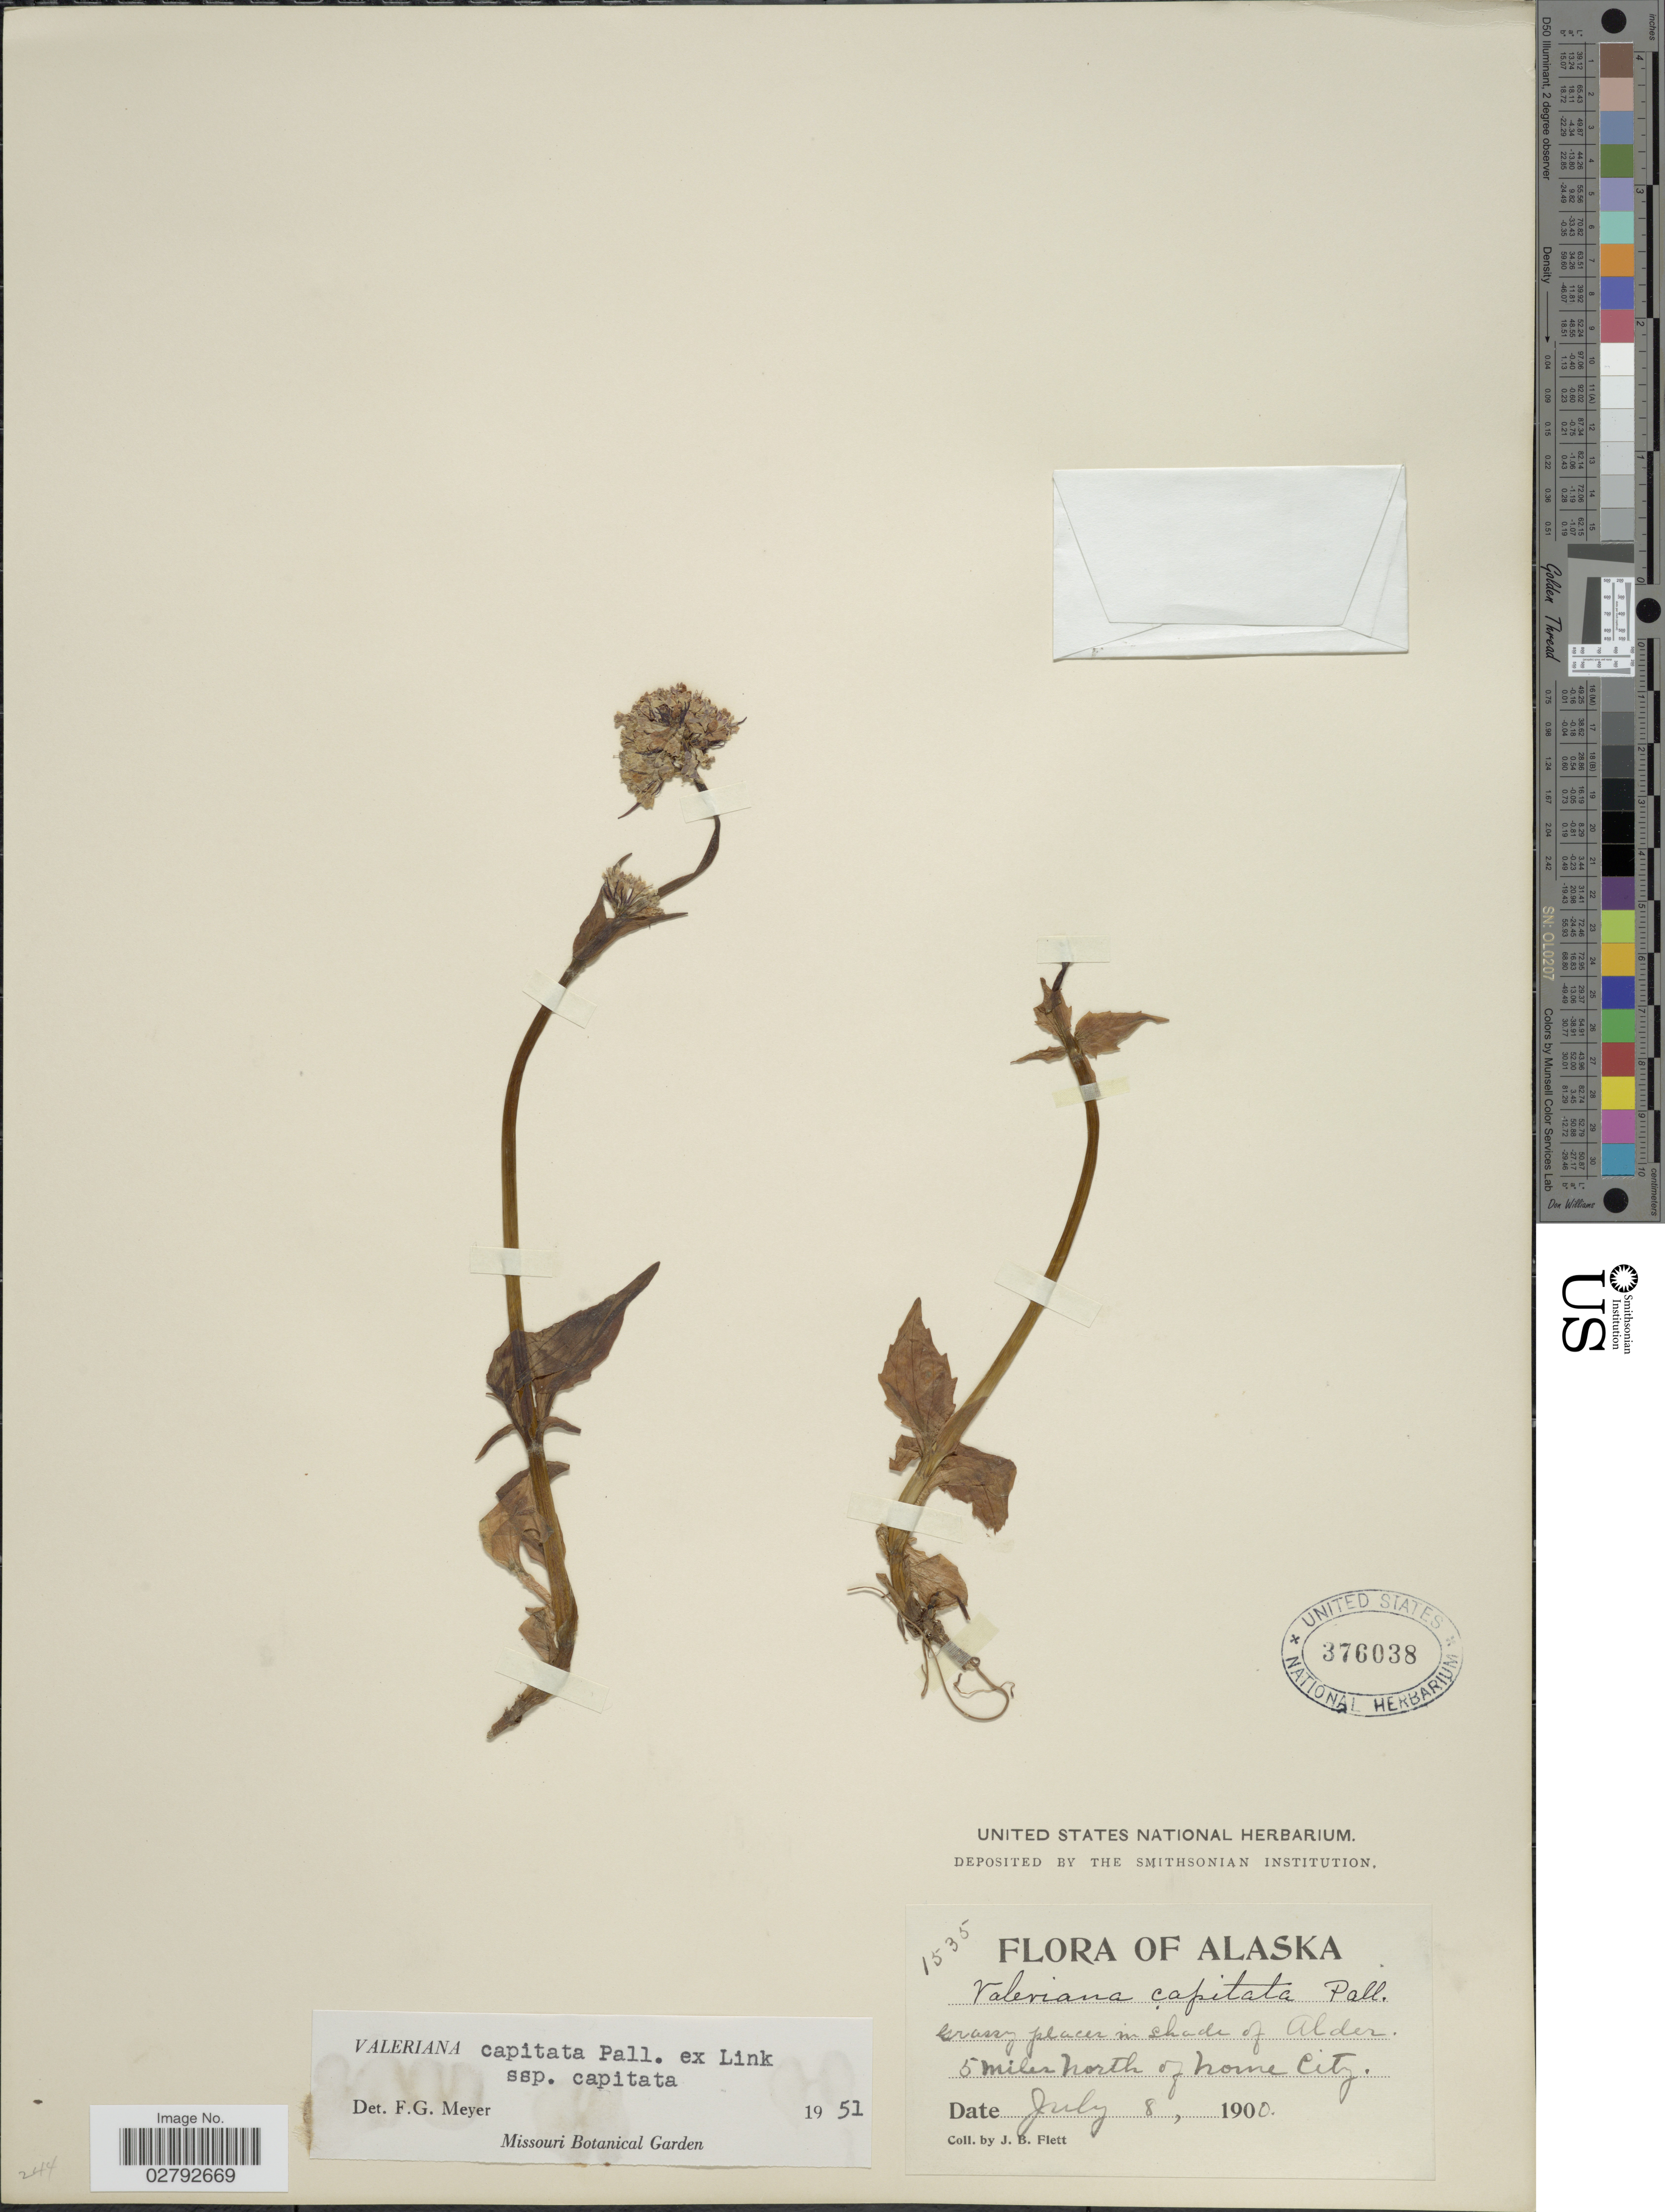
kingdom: Plantae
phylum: Tracheophyta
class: Magnoliopsida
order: Dipsacales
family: Caprifoliaceae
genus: Valeriana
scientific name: Valeriana capitata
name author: Link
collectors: J. Flett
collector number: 1535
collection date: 1900-07-08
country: United States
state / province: Alaska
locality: Grassy places in shade of Alder. 5 miles North of home City.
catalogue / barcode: US 376038